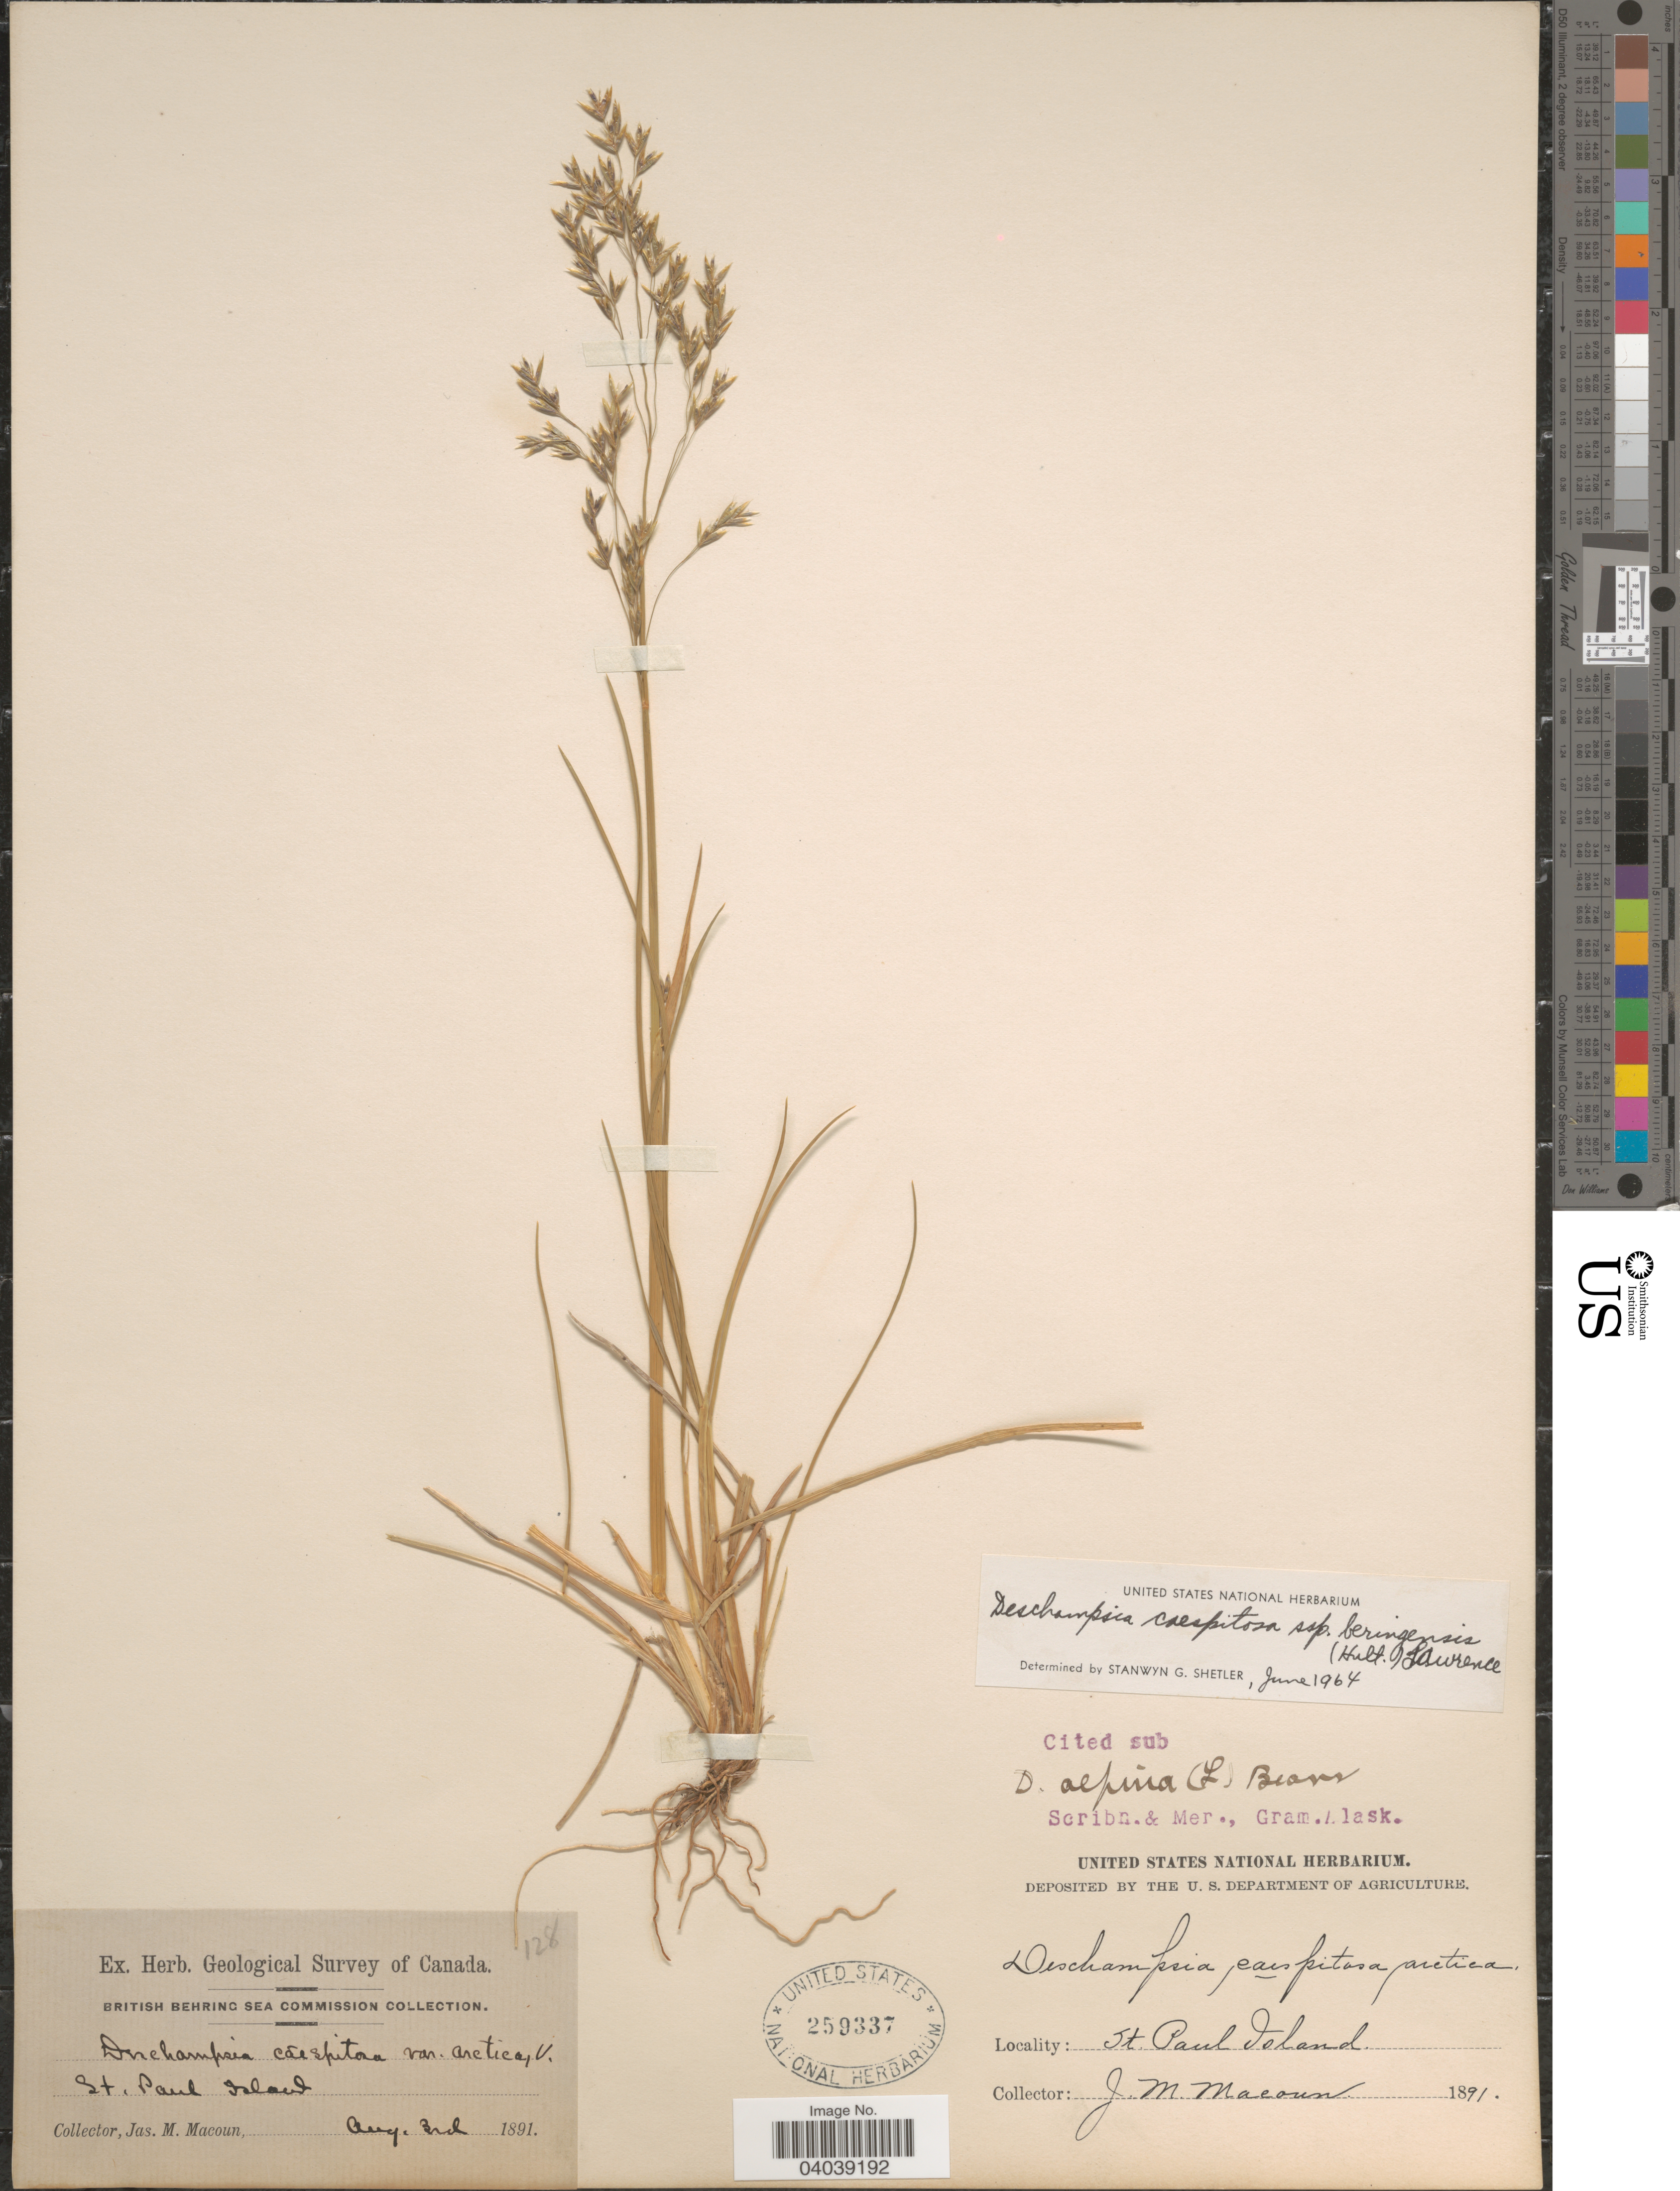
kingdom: Plantae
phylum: Tracheophyta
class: Liliopsida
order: Poales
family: Poaceae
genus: Deschampsia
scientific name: Deschampsia cespitosa subsp. beringensis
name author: (Hultén) Lawrence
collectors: J. M. Macoun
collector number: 128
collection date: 1891-08-03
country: United States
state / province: Alaska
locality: St. Paul Island.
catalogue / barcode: US 259337